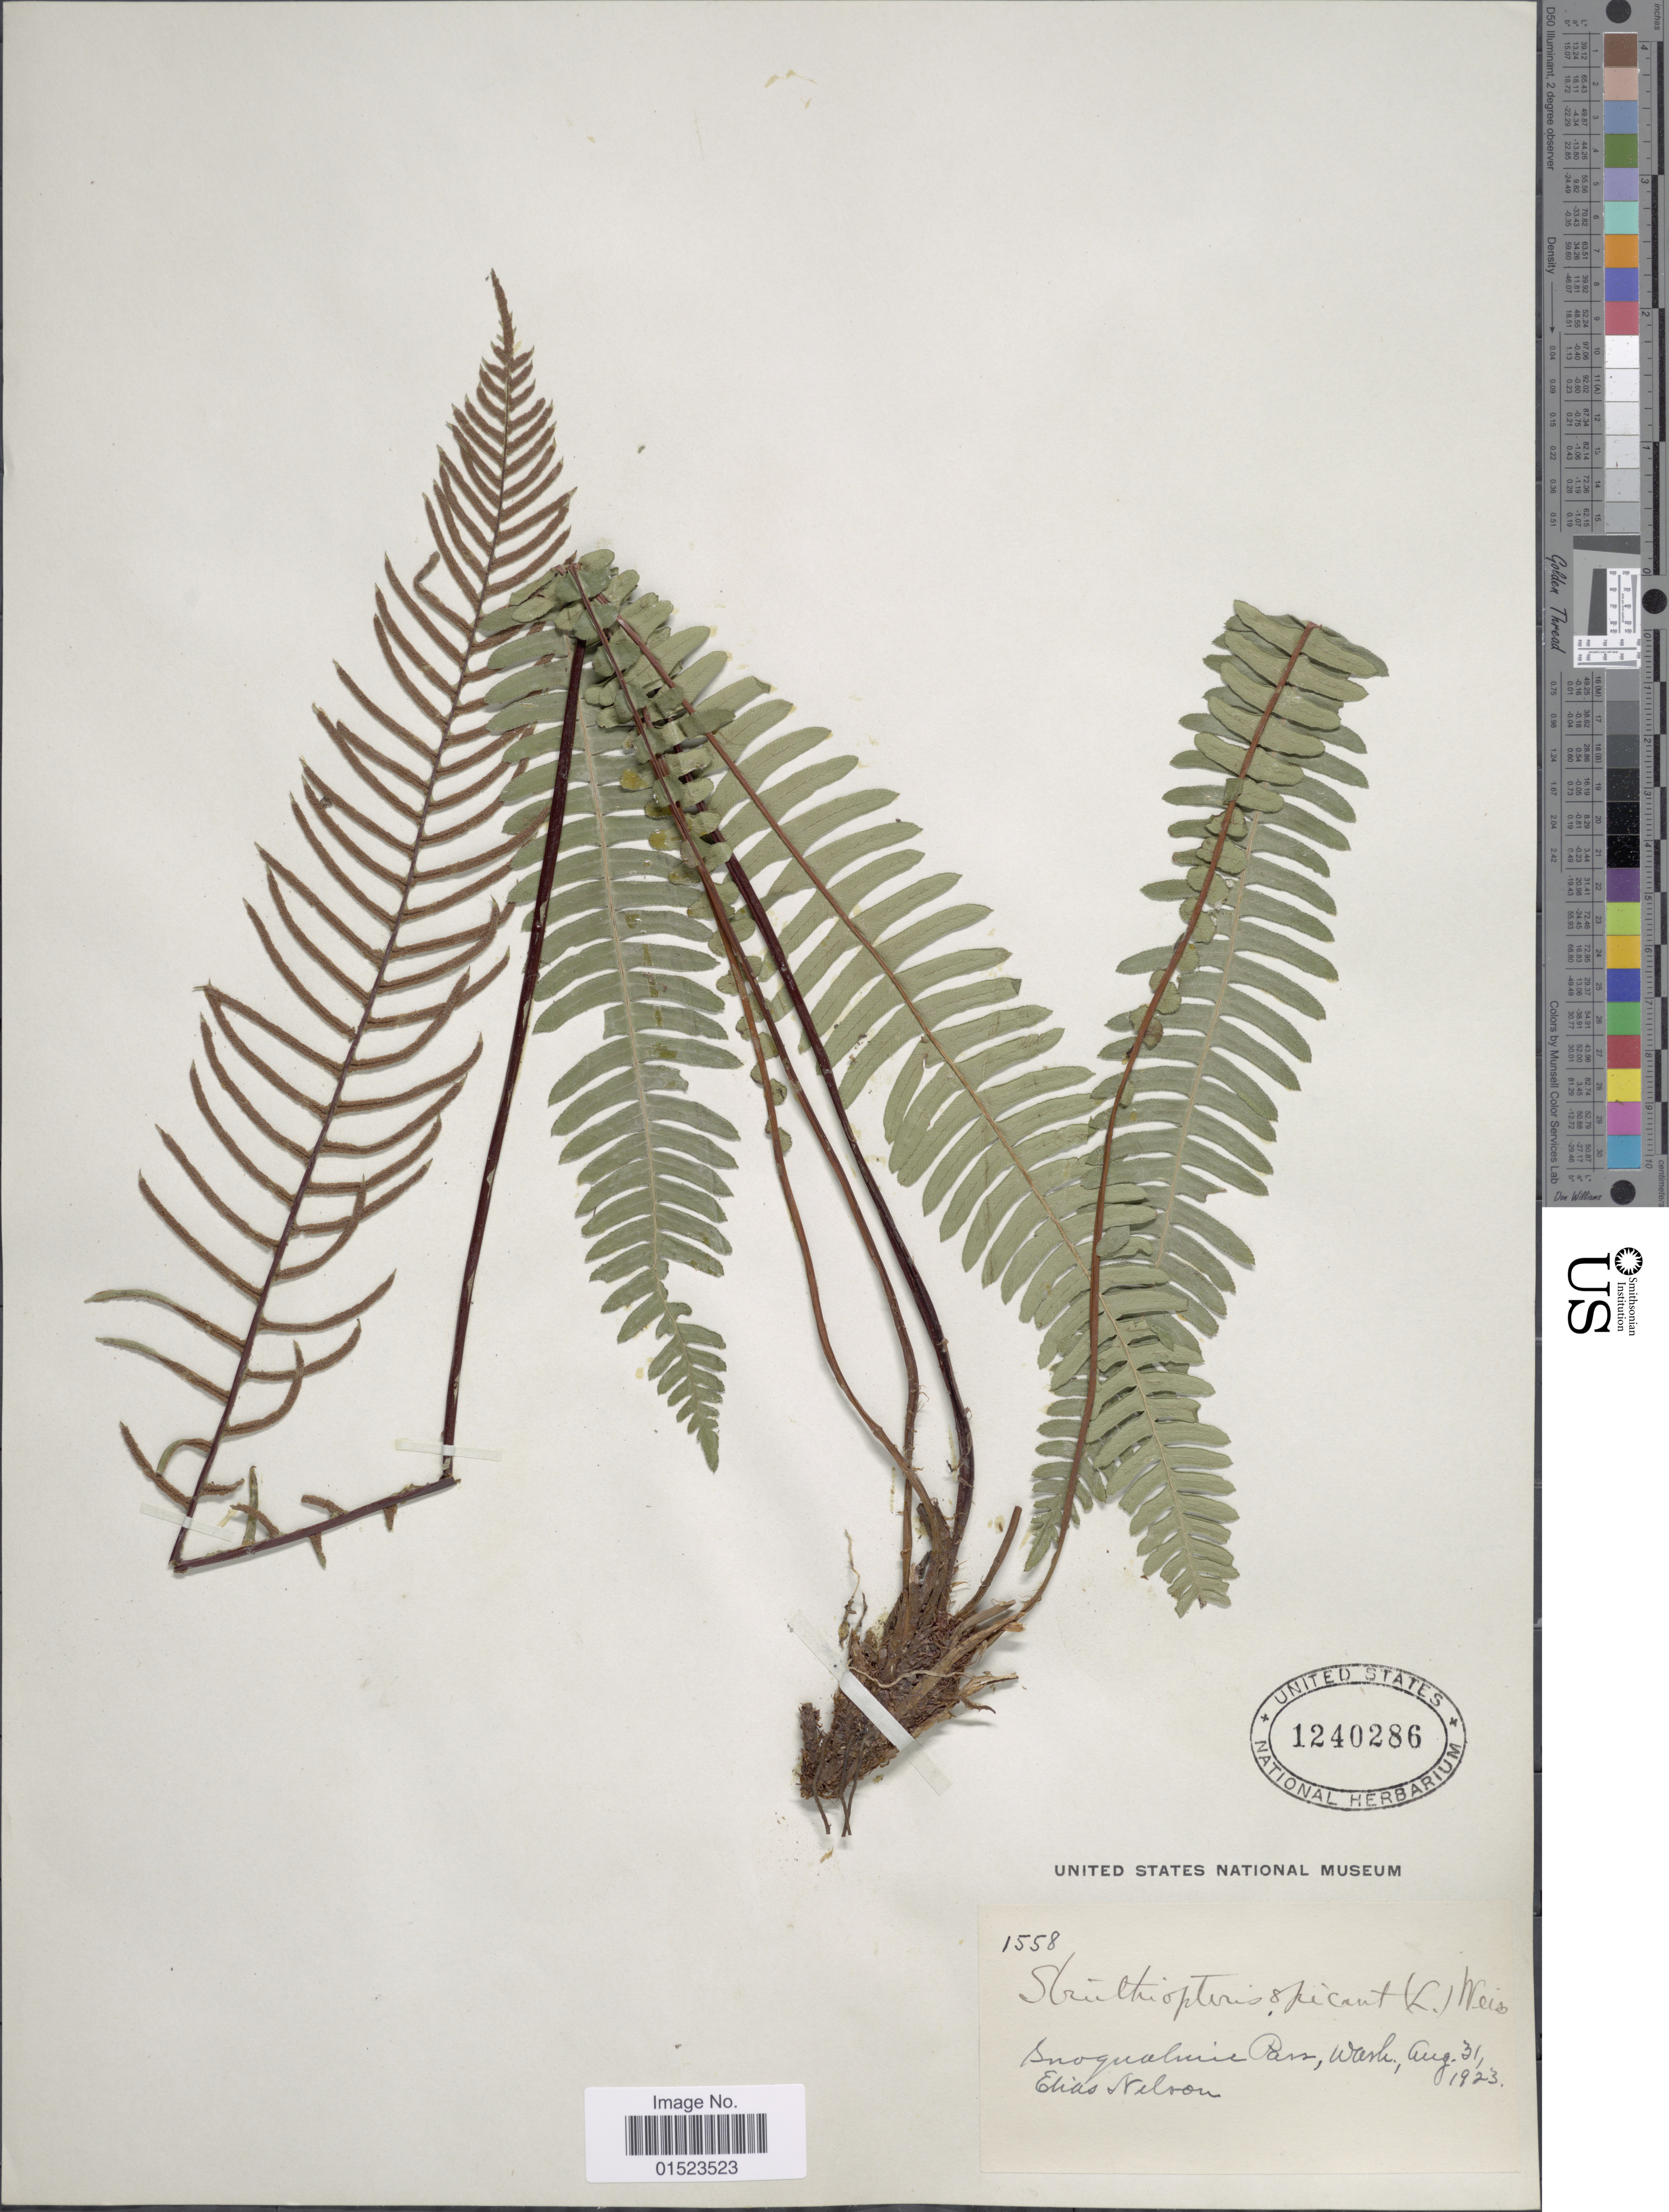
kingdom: Plantae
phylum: Tracheophyta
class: Polypodiopsida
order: Polypodiales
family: Blechnaceae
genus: Blechnum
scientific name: Blechnum spicant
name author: (L.) Sm.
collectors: E. Nelson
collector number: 1558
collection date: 1923-08-31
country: United States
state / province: Washington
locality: Snoqualmie Pass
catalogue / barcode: US 1240286